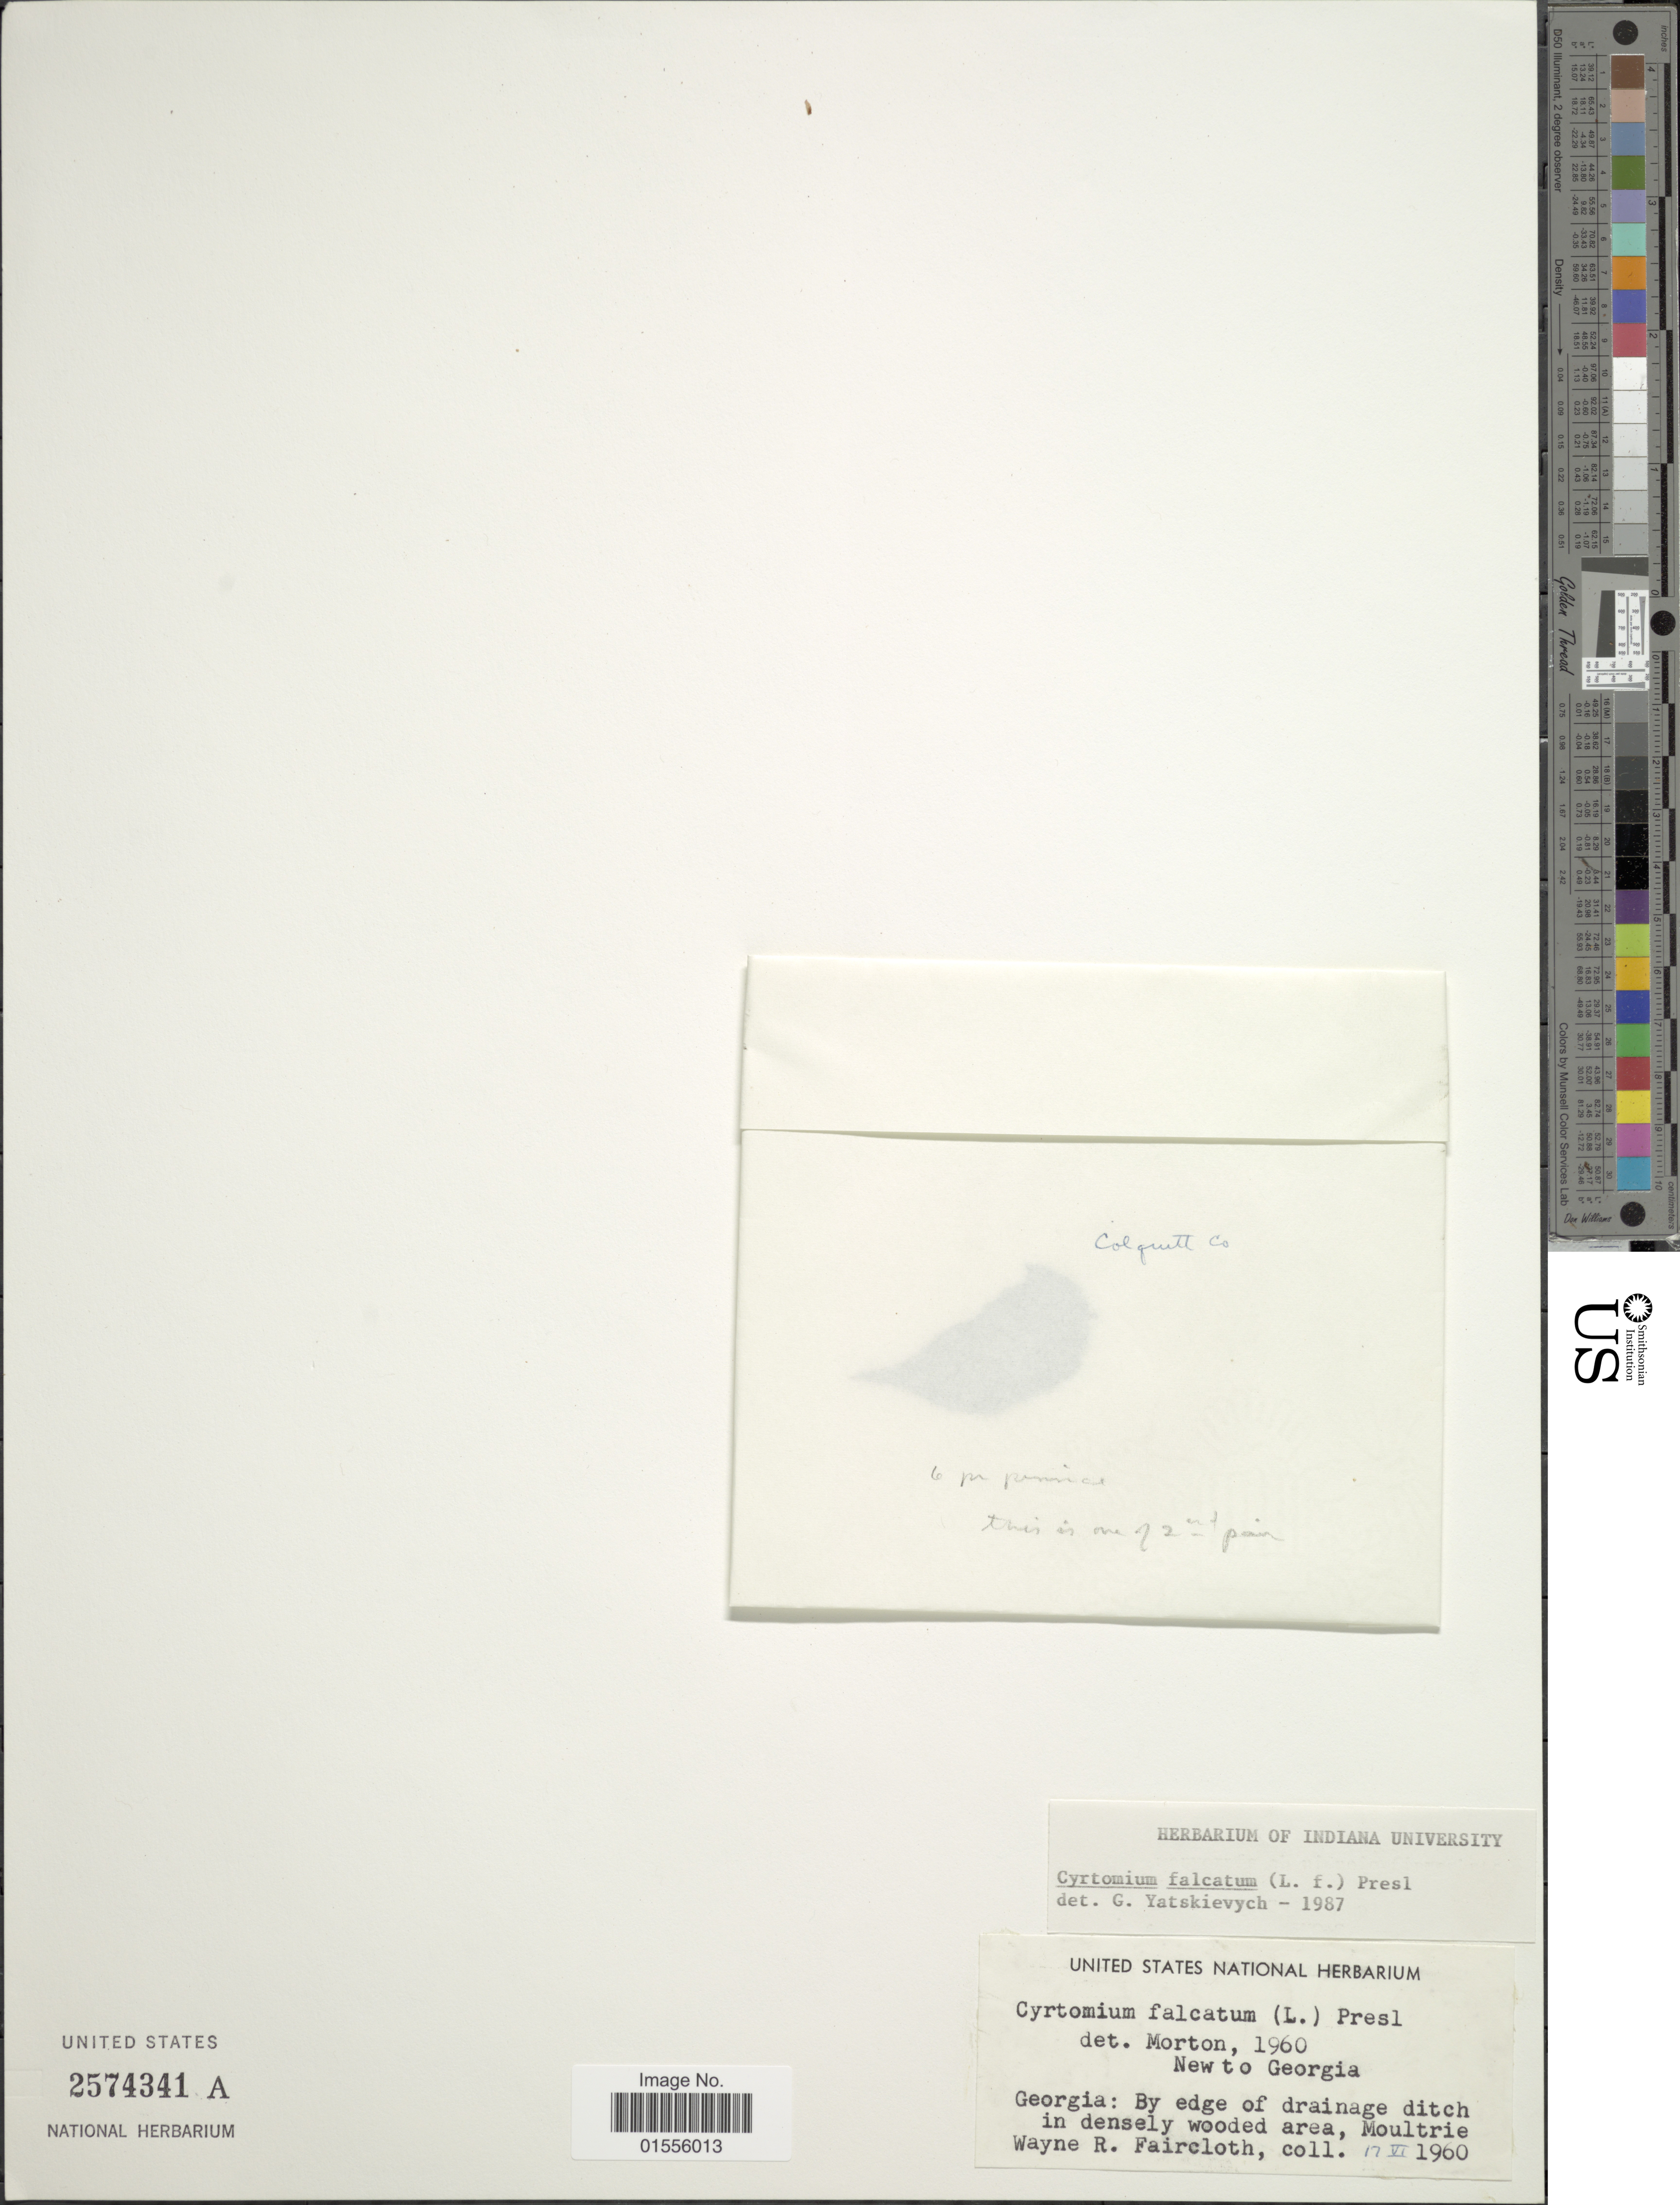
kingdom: Plantae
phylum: Tracheophyta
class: Polypodiopsida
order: Polypodiales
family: Dryopteridaceae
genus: Cyrtomium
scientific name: Cyrtomium falcatum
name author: (L. f.) C. Presl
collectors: W. Faircloth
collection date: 1960-06-17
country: United States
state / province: Georgia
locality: By edge of drainage ditch in densely wooded area, Moultrie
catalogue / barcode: US 2574341A